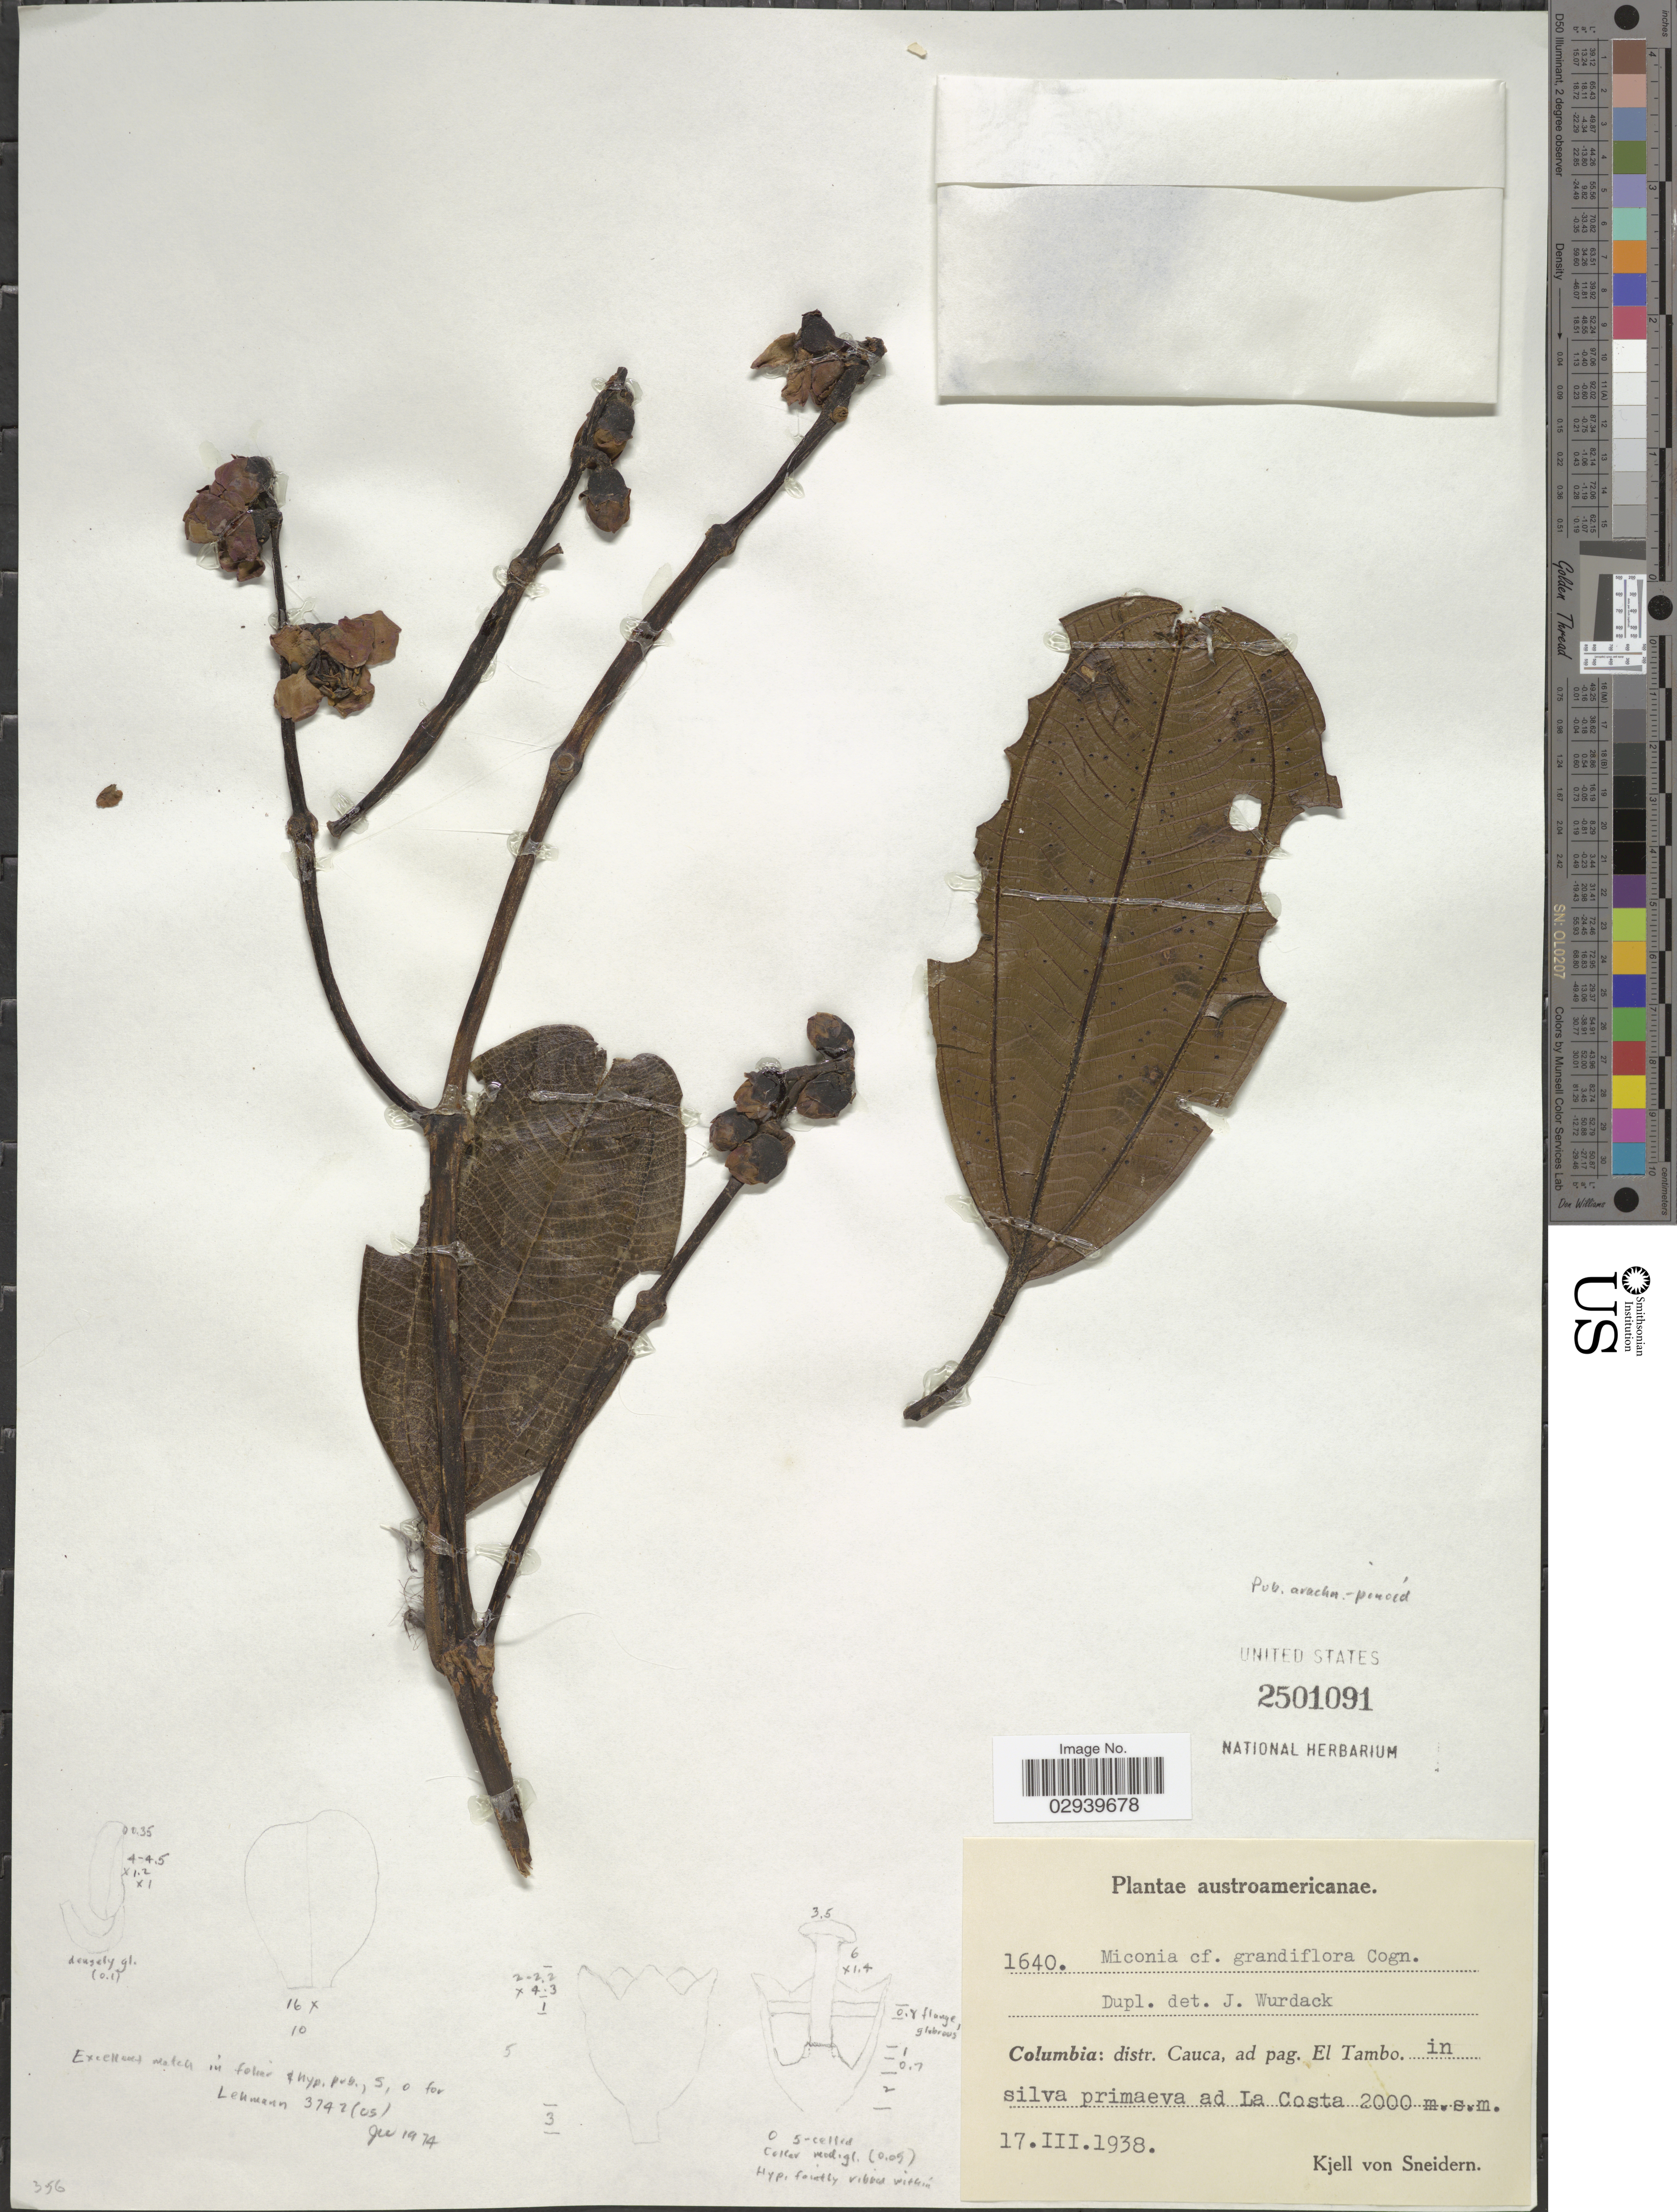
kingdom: Plantae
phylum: Tracheophyta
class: Magnoliopsida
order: Myrtales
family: Melastomataceae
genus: Miconia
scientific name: Miconia grandiflora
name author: Cogn.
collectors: K. von Sneidern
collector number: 1640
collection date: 1938-03-17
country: Colombia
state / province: Cauca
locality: Distr. Cauca, ad pag. El Tambo. in selva primaeva ad La Costa.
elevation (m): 2000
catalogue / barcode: US 2501091